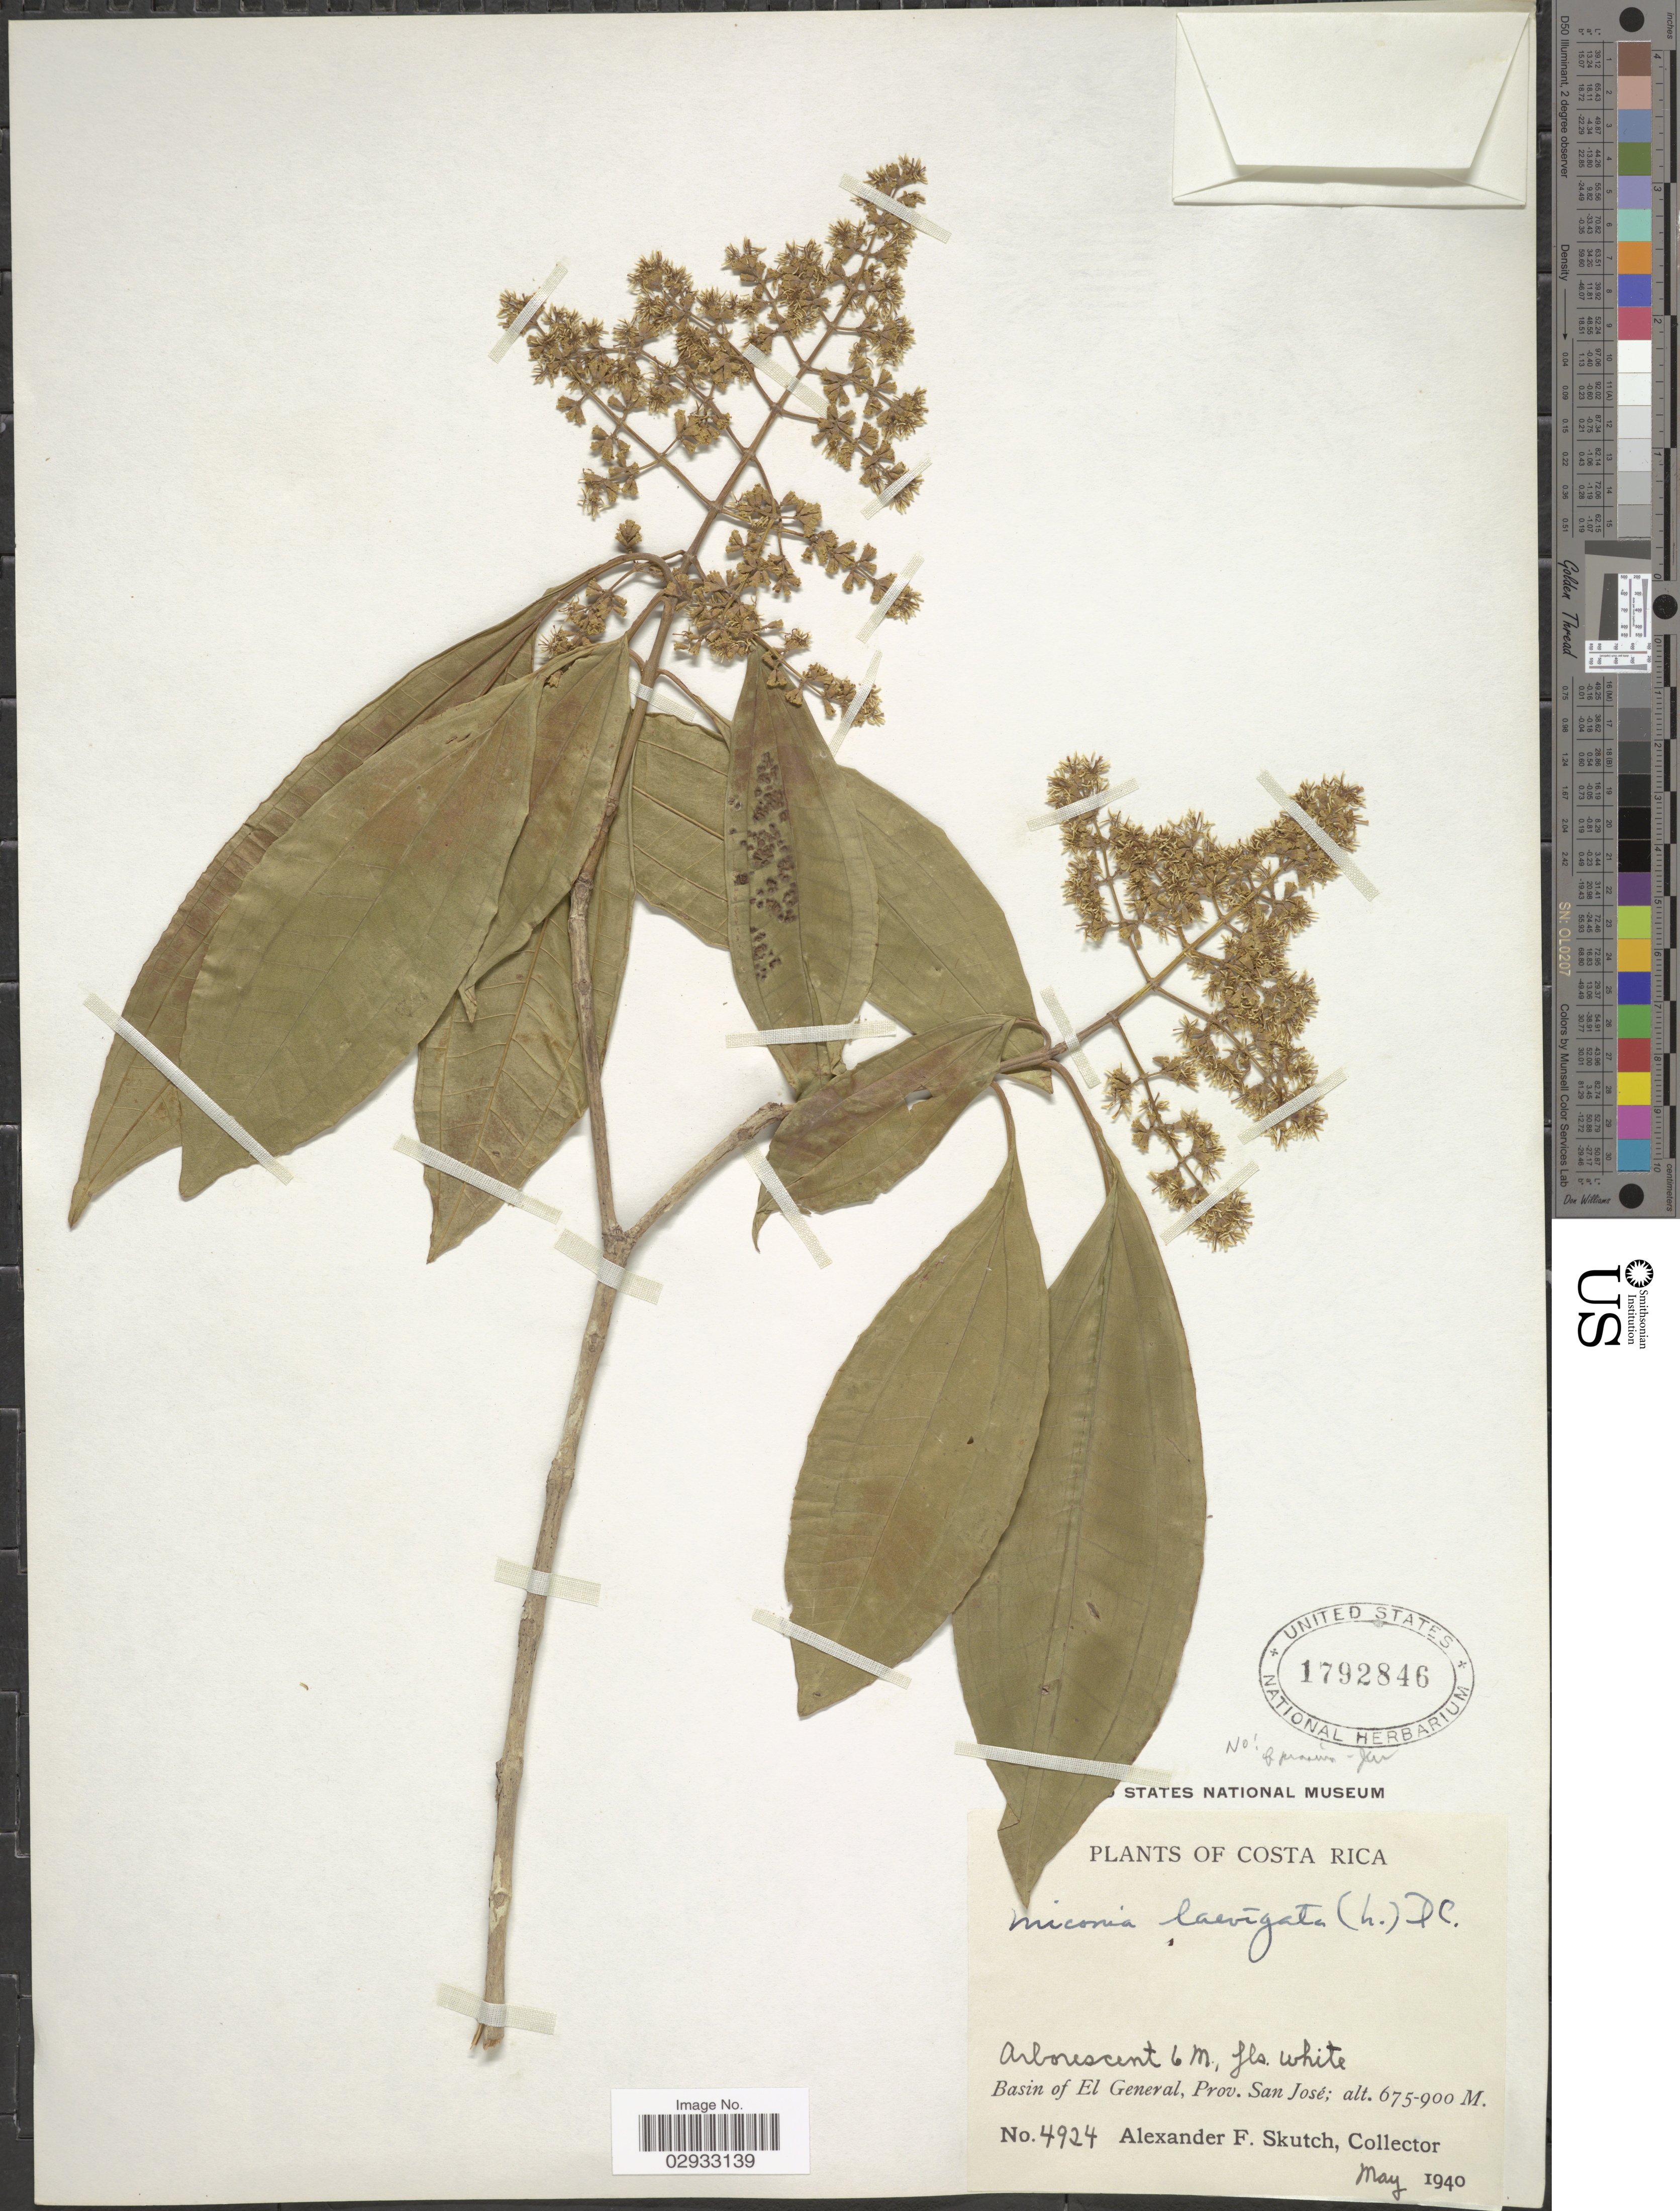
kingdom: Plantae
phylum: Tracheophyta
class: Magnoliopsida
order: Myrtales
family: Melastomataceae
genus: Miconia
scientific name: Miconia pteropoda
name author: Benth.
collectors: A. F. Skutch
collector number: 4924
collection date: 1940-05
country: Costa Rica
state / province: San José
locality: Basin of El General, Prov. San José.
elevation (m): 675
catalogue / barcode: US 1792846